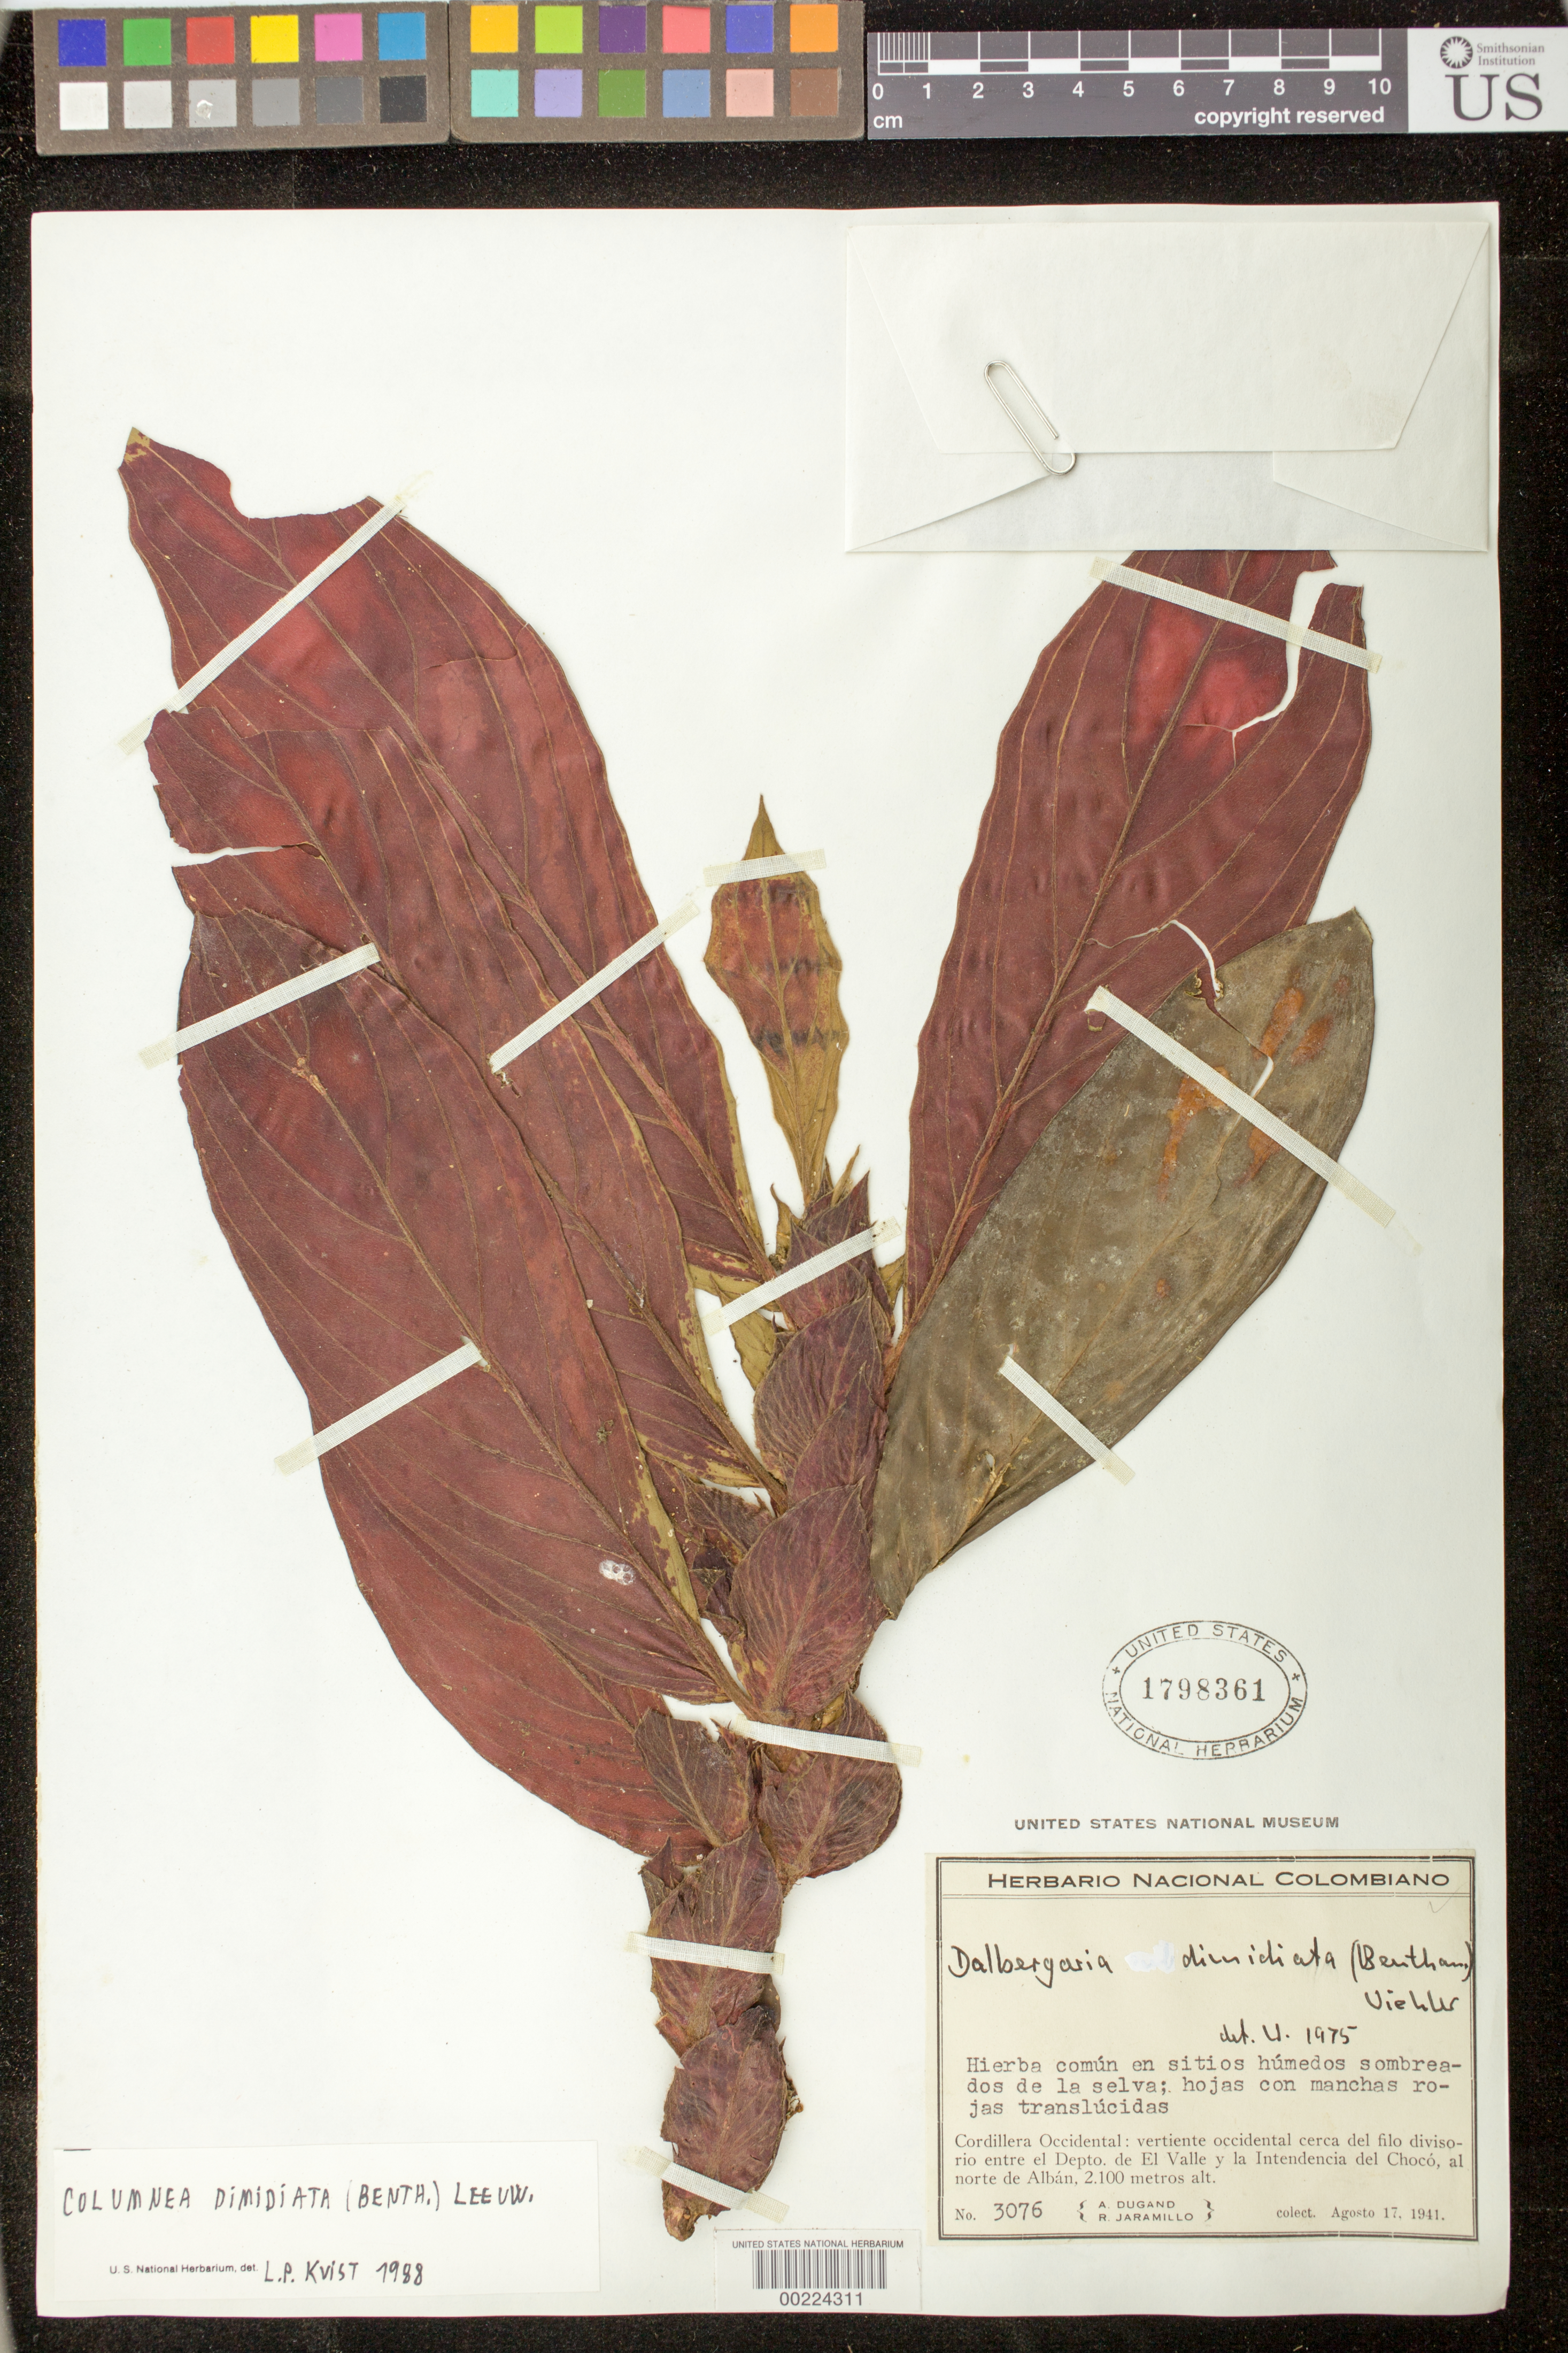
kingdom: Plantae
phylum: Tracheophyta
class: Magnoliopsida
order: Lamiales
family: Gesneriaceae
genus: Columnea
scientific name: Columnea dimidiata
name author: (Benth.) Kuntze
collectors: A. Dugand & R. Jaramillo M.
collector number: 3076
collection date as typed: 17 Aug 1941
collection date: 1941-08-17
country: Colombia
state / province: Chocó / Valle del Cauca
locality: Cordillera Occidental, western slope near the dividing line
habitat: In shady humid places in the forest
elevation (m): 2100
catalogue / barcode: US 1798361